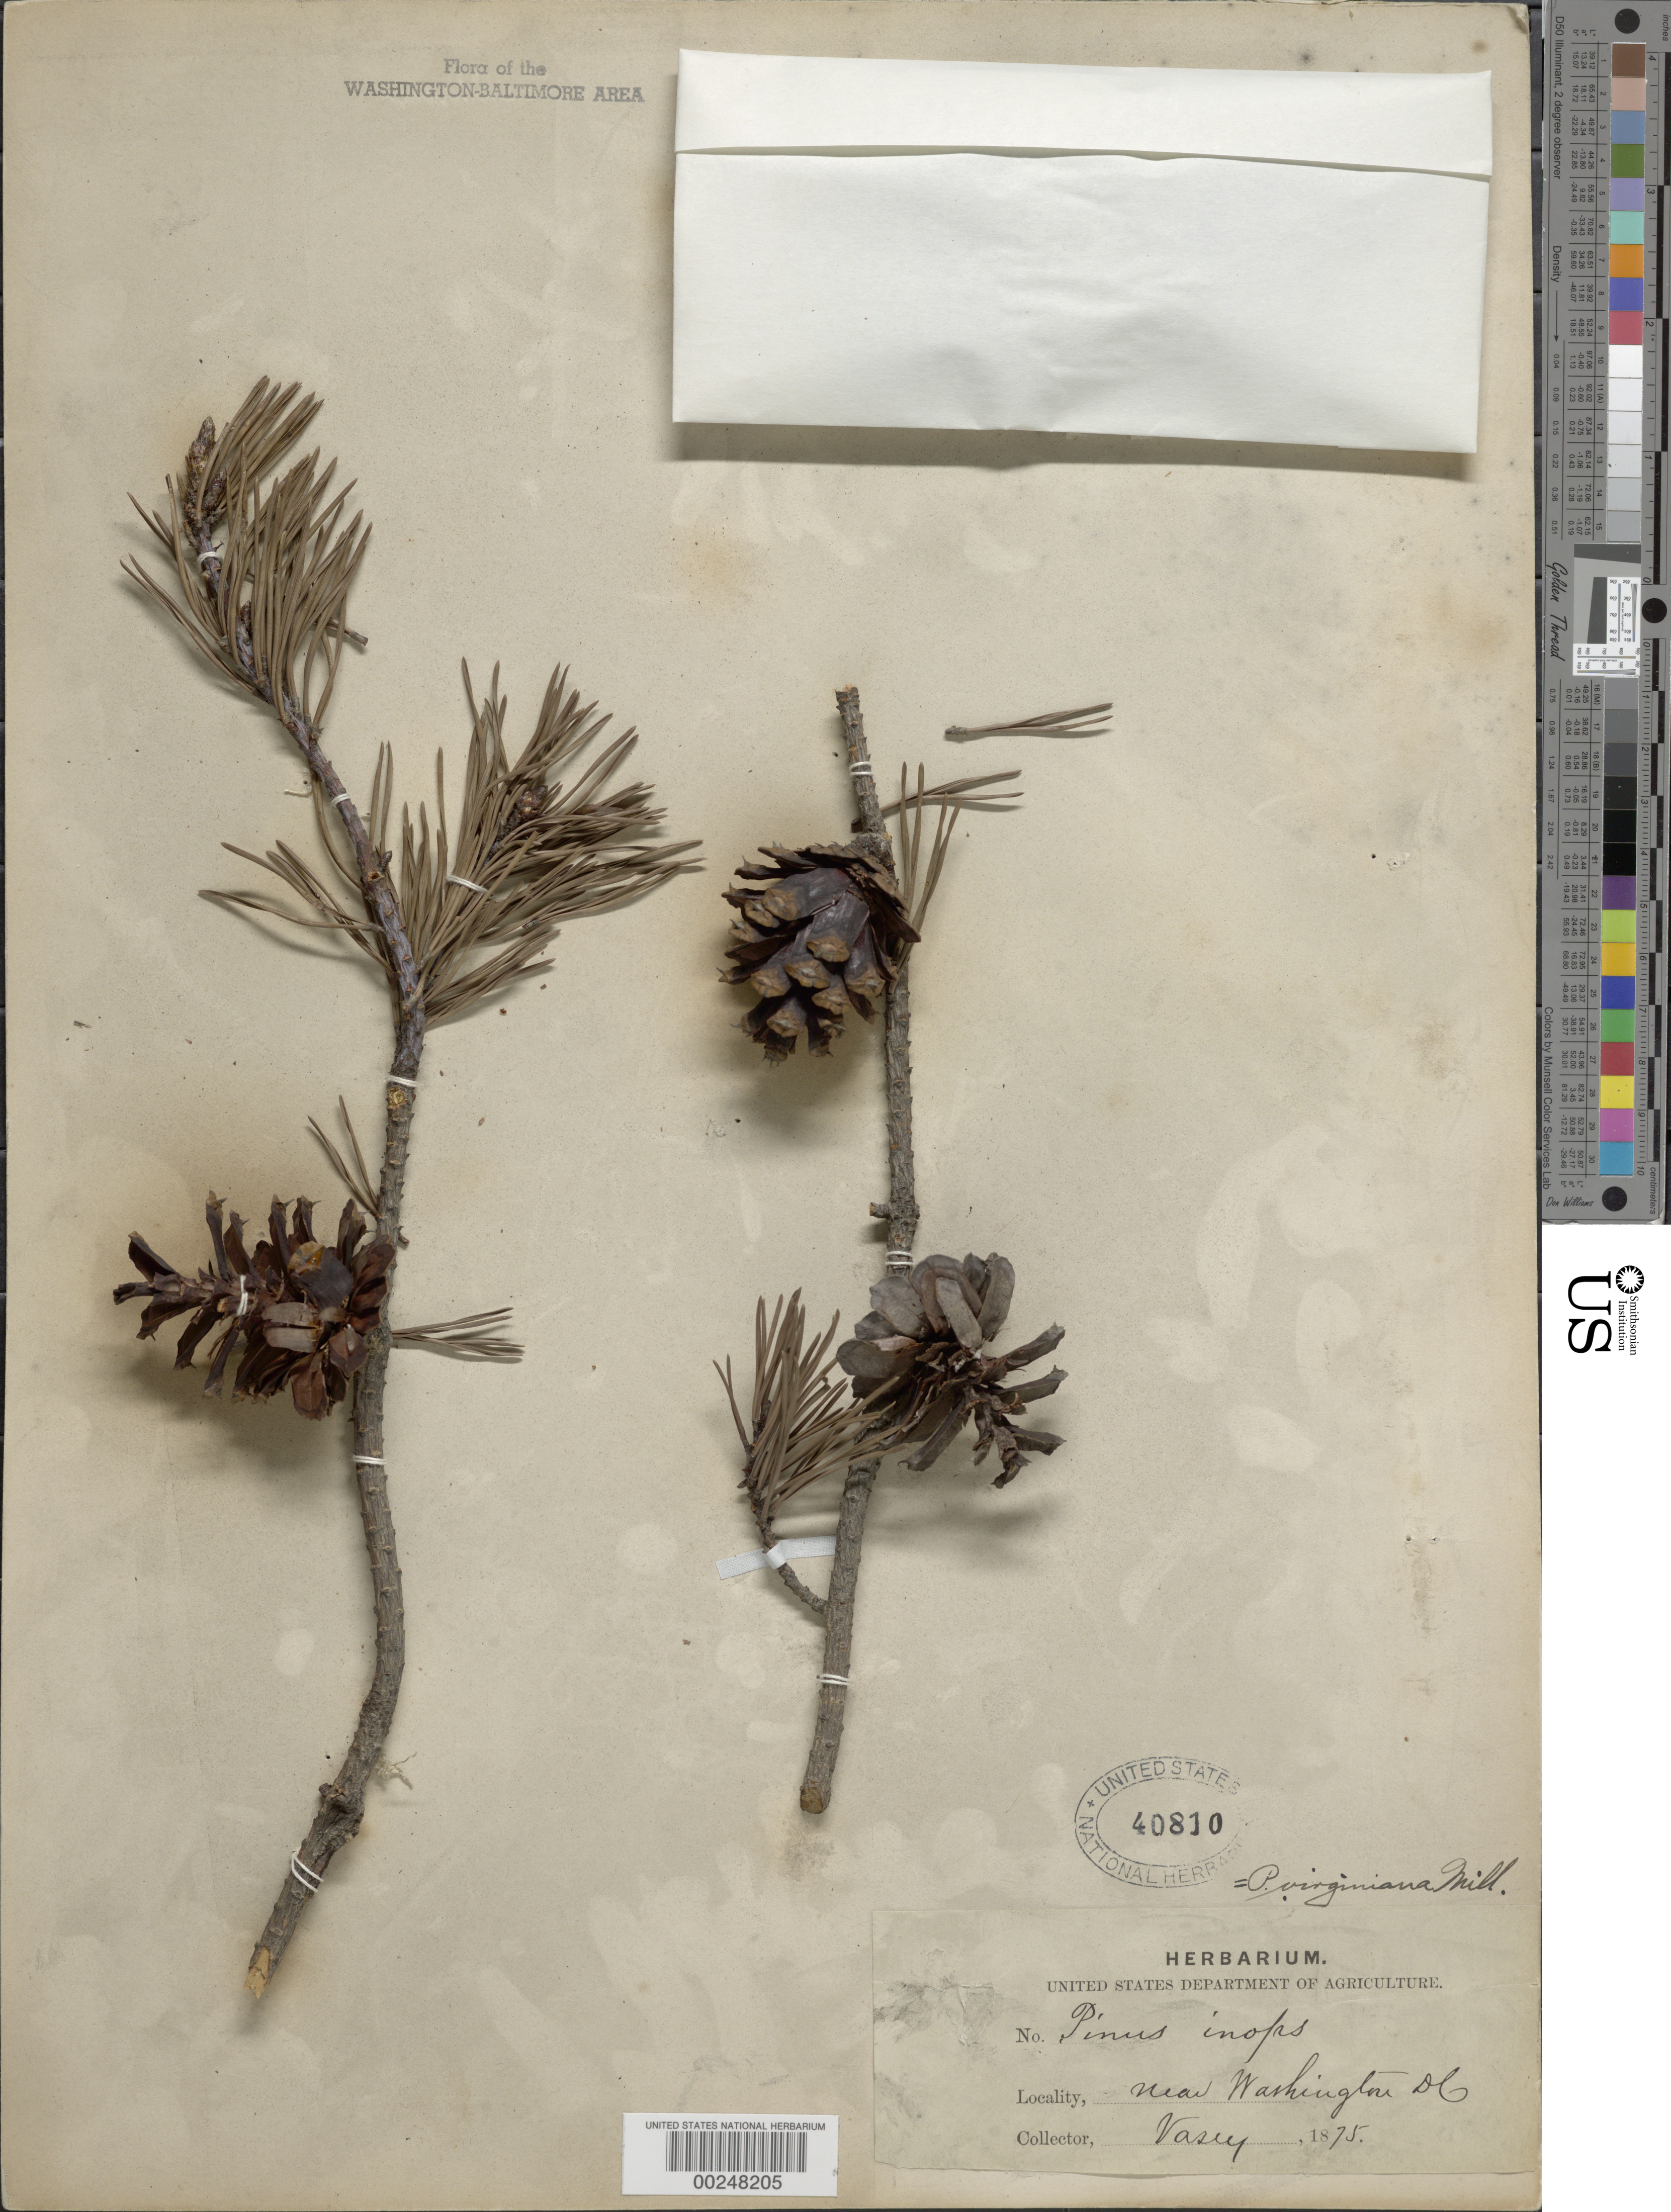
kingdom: Plantae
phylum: Tracheophyta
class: Pinopsida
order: Pinales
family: Pinaceae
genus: Pinus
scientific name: Pinus virginiana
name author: Mill.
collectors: G. Vasey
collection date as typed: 1875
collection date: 1875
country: United States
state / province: District of Columbia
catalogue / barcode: US 40810